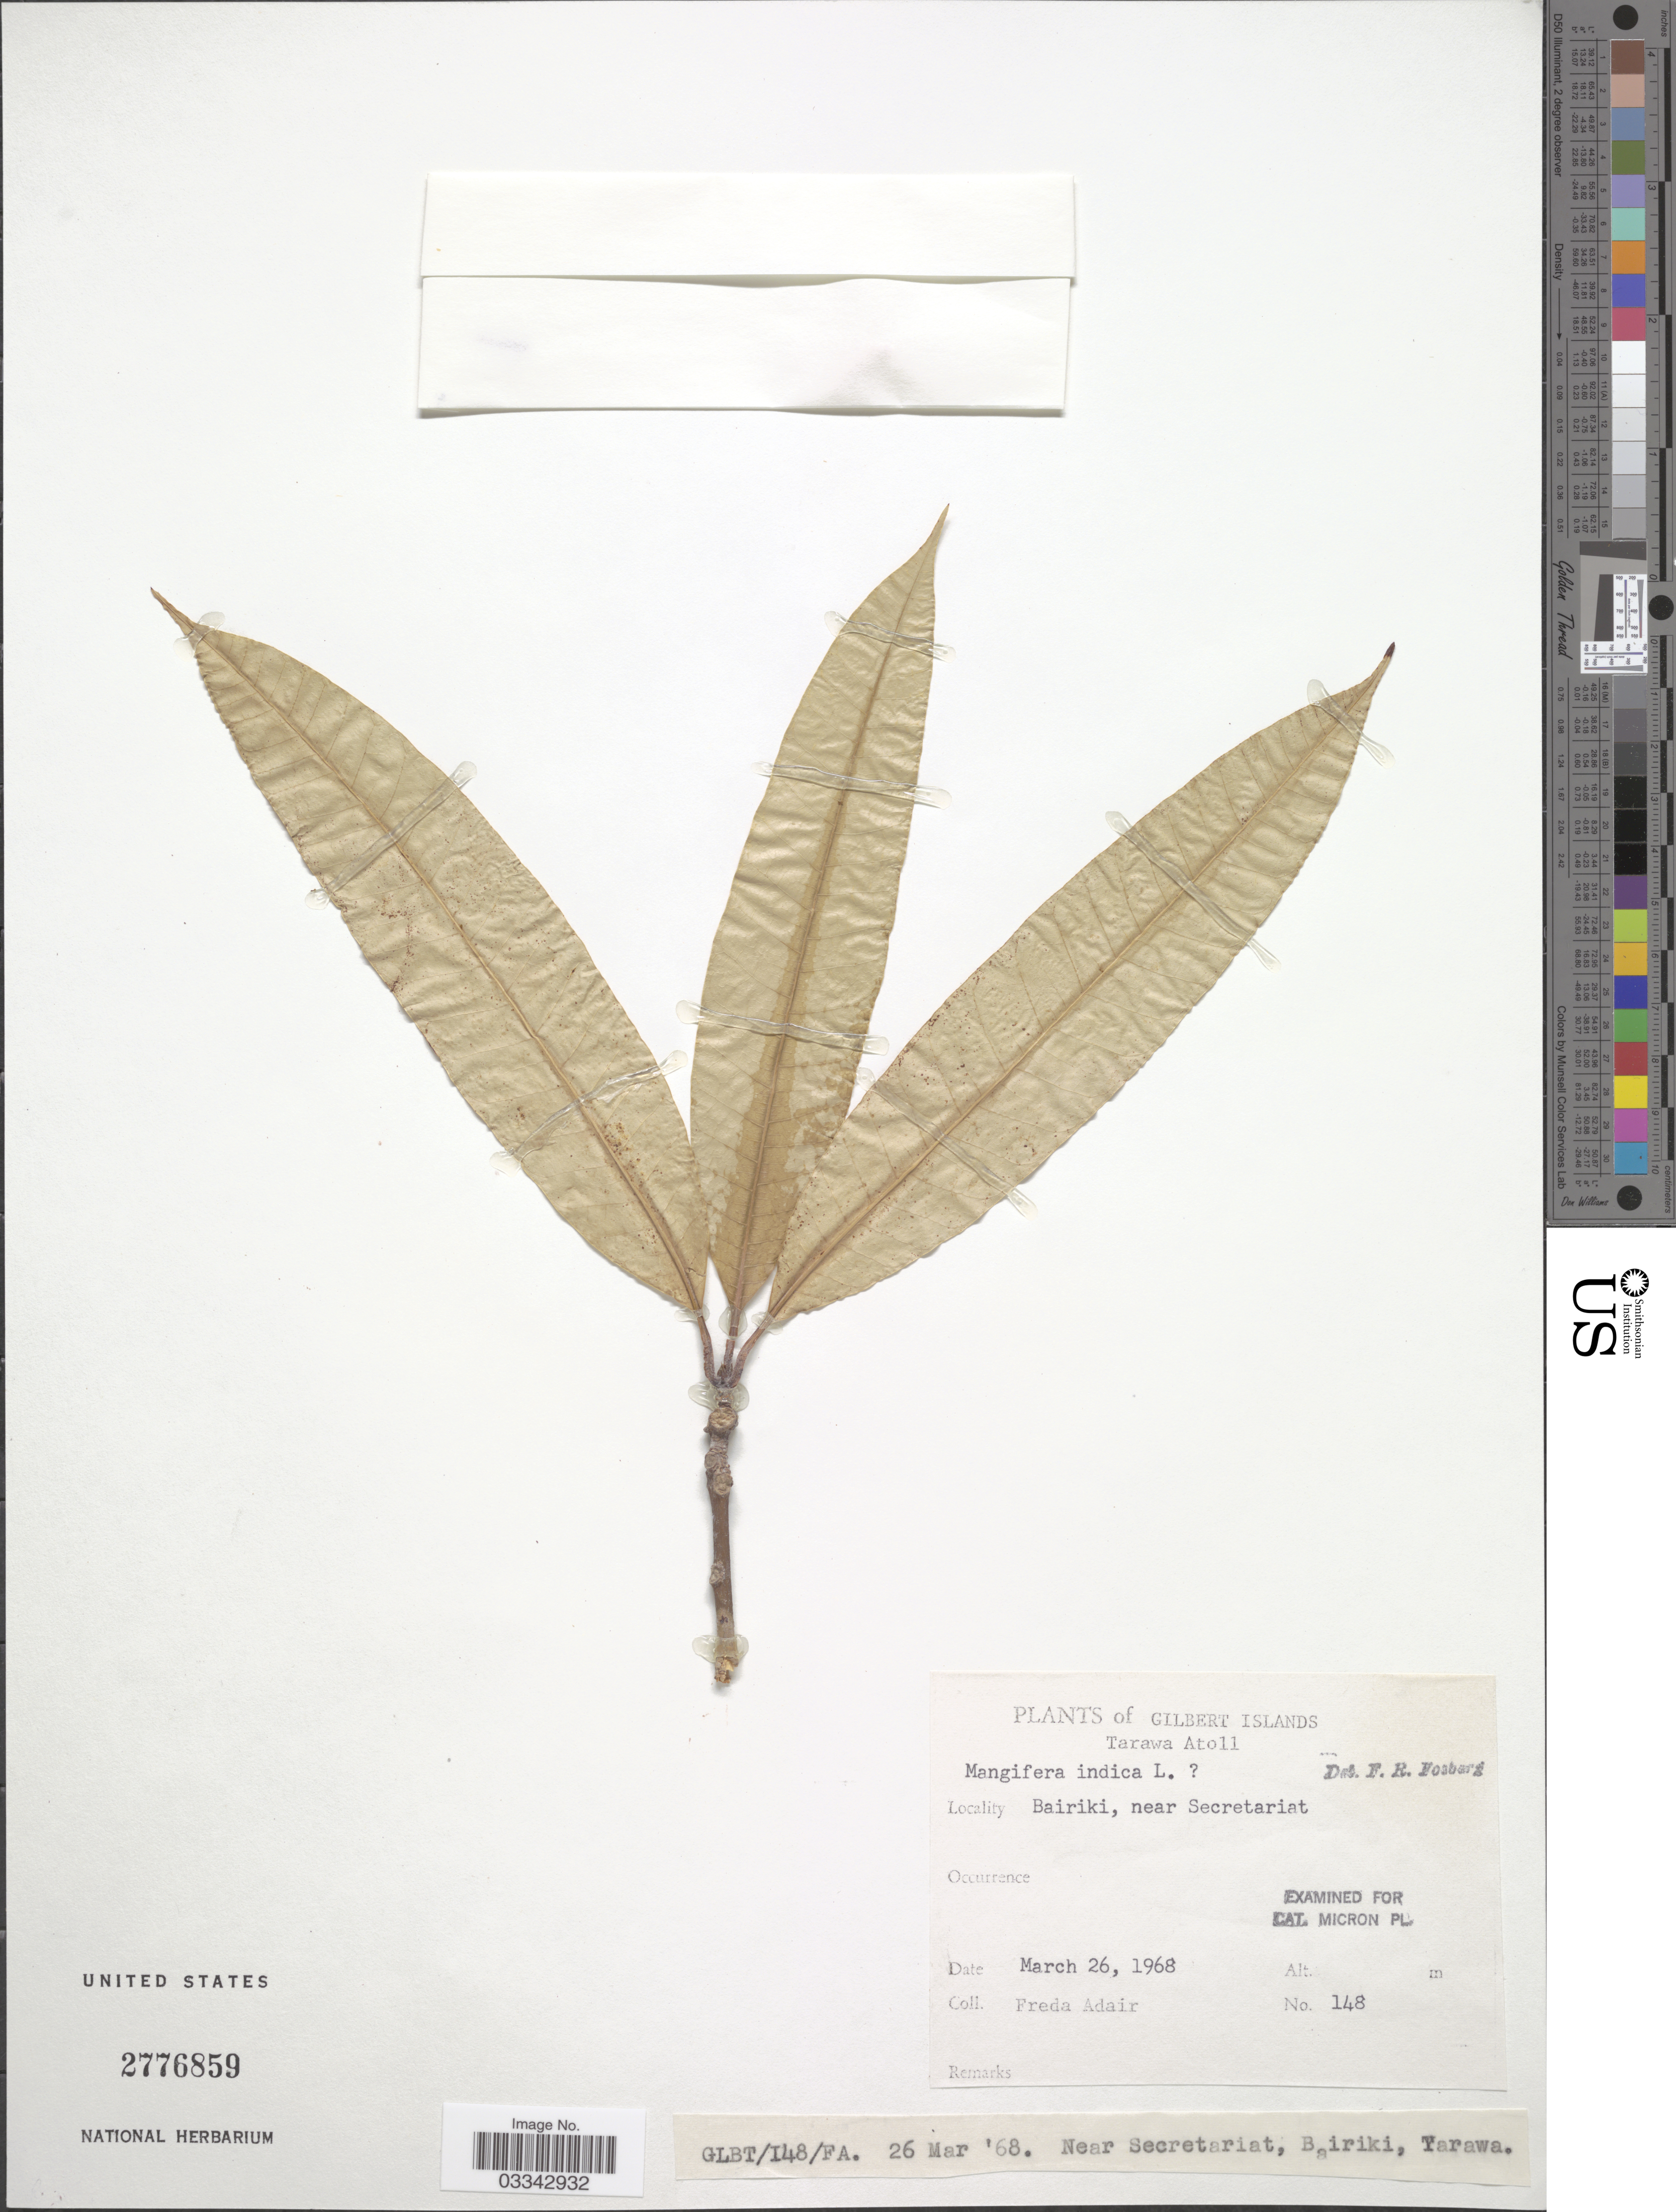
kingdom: Plantae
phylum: Tracheophyta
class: Magnoliopsida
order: Sapindales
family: Anacardiaceae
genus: Mangifera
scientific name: Mangifera indica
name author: L.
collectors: F. Adair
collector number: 148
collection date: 1968-03-26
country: Kiribati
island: Tarawa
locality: Gilbert Islands. Tarawa Atoll. Bairiki, near Secretariat.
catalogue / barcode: US 2776859